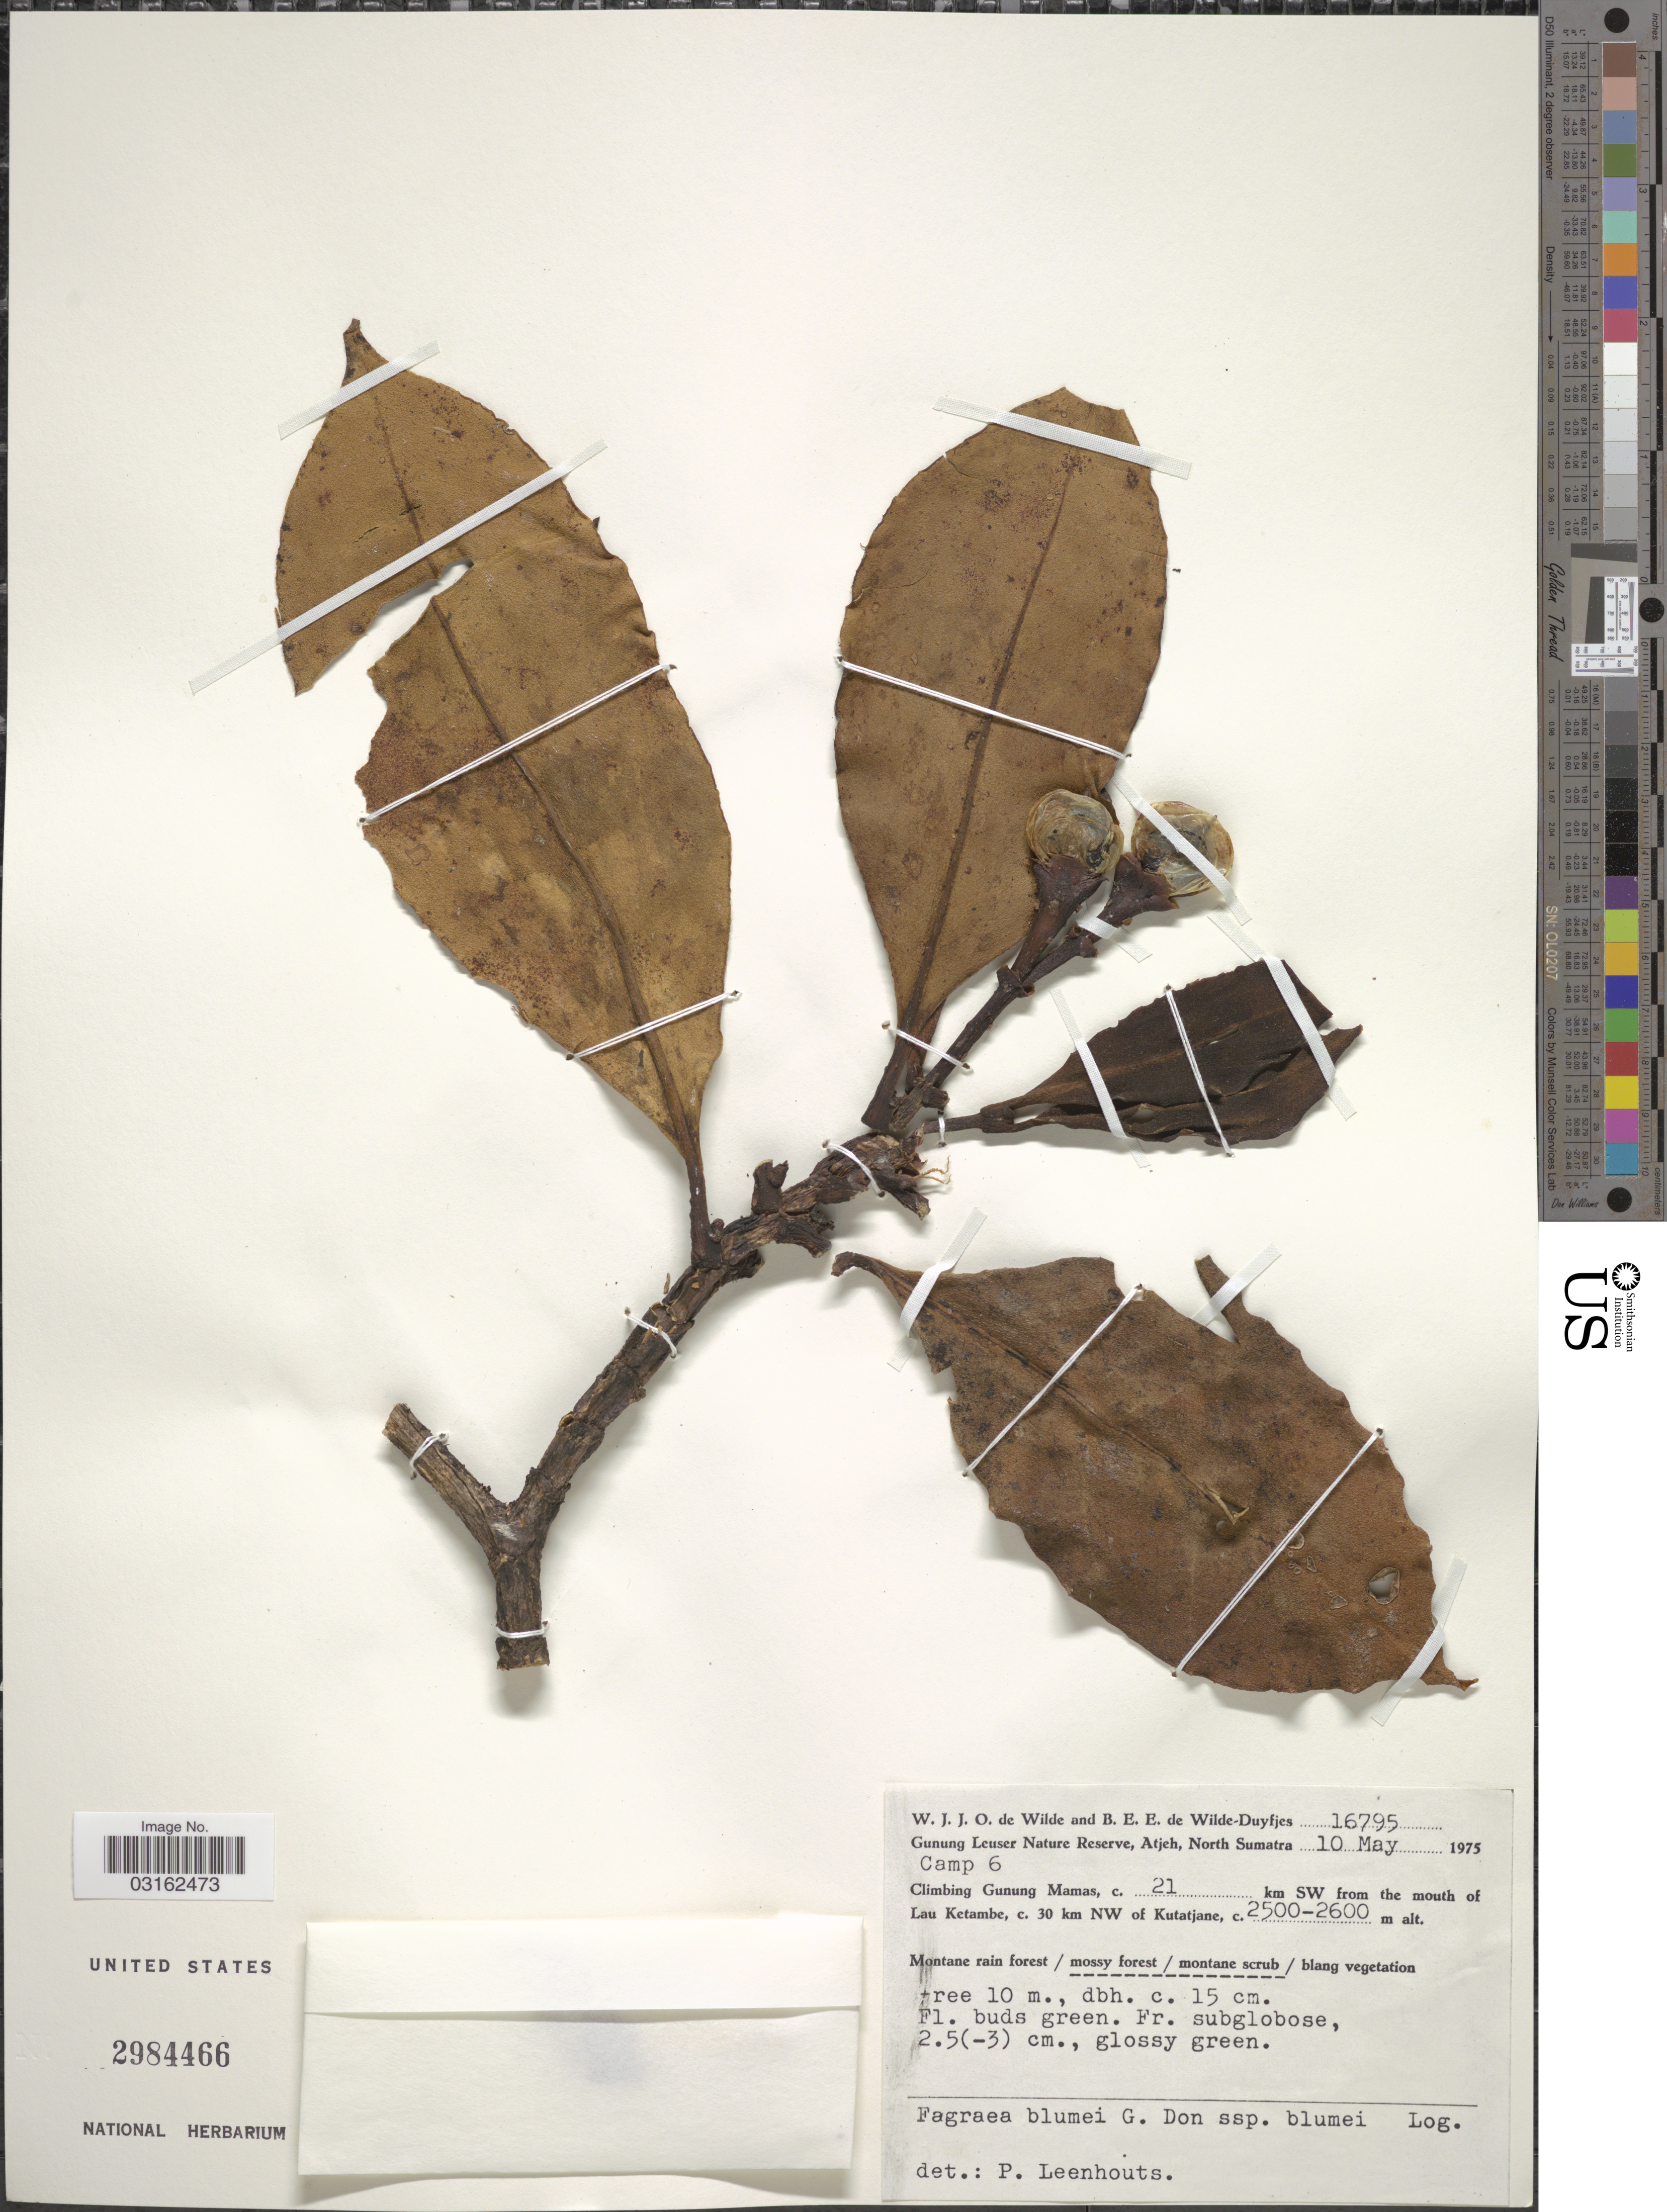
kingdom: Plantae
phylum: Tracheophyta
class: Magnoliopsida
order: Gentianales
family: Gentianaceae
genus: Fagraea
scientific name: Fagraea blumei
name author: G. Don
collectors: W. J. de Wilde & B. E. de Wilde-Duyfjes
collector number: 16795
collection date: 1975-05-10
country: Indonesia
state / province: Sumatra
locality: Gunung Leuser Nature Reserve, Atjeh, North Sumatra. Climbing Gunung Mamas, c. 21 km SW from the mouth of Lau Ketambe, c. 30 km NW of Kutatjane.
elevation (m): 2500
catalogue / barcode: US 298466